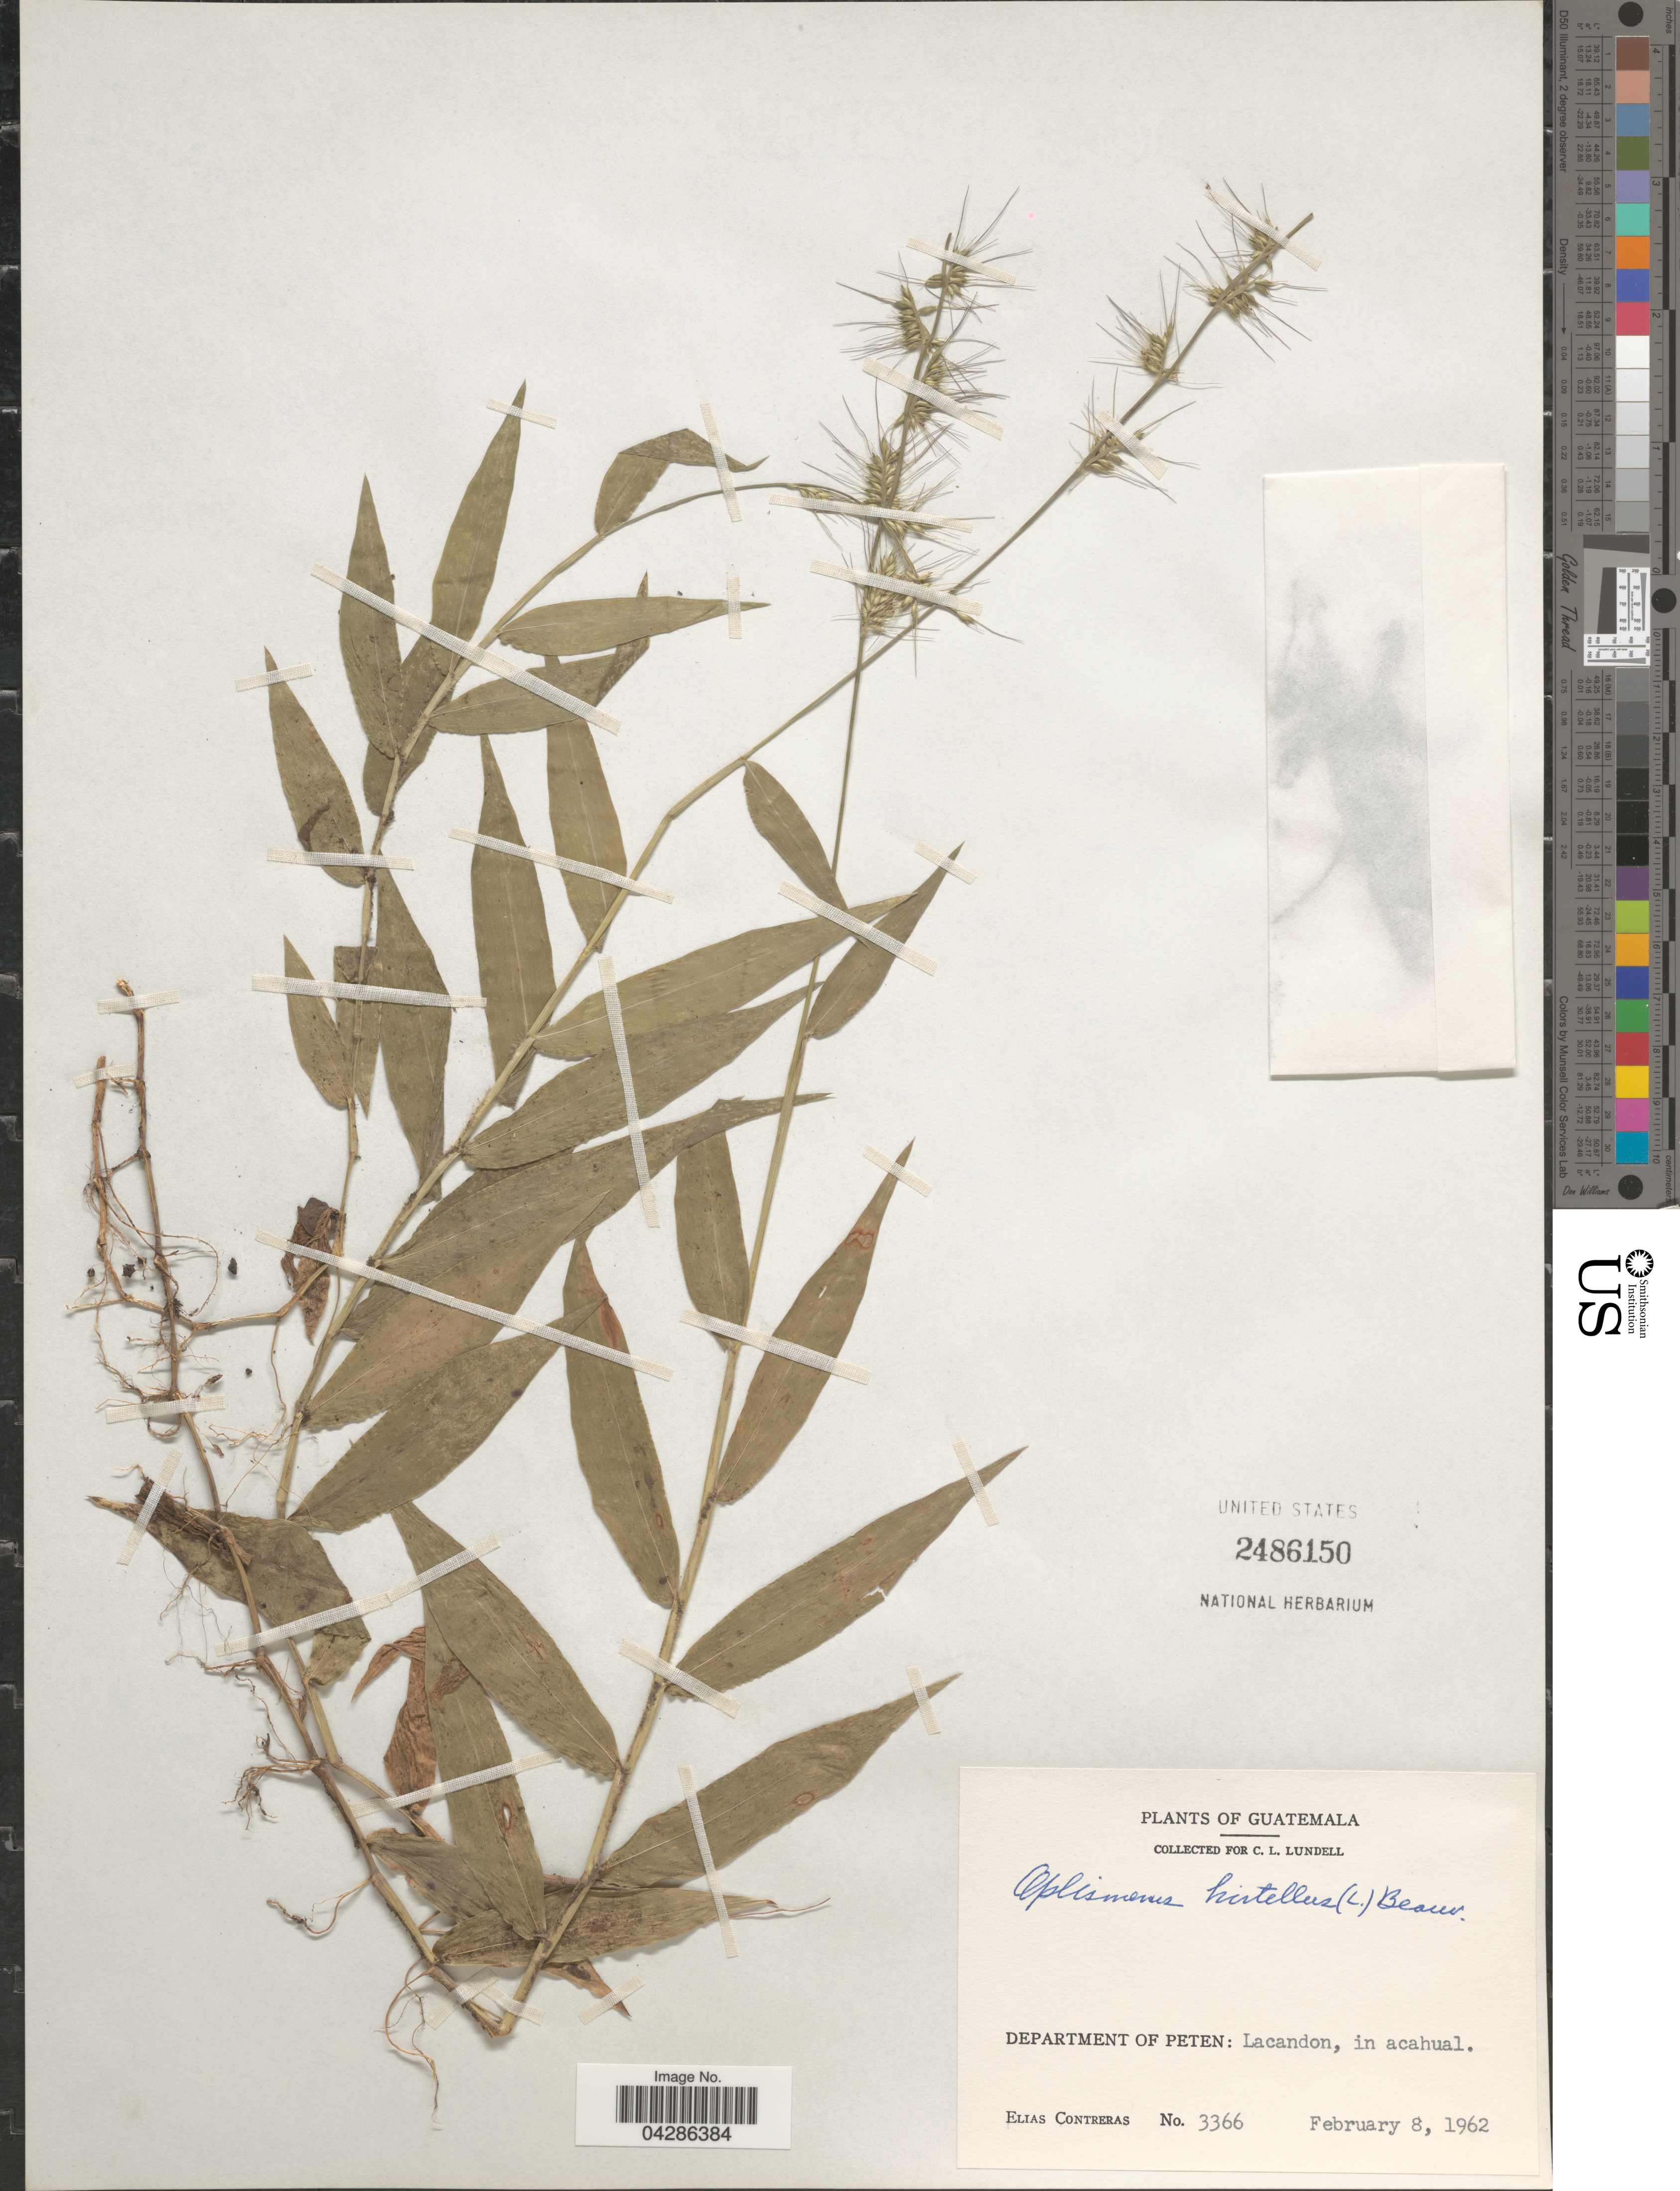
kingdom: Plantae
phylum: Tracheophyta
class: Liliopsida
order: Poales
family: Poaceae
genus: Oplismenus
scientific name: Oplismenus hirtellus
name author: (L.) P. Beauv.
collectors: E. Contreras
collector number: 3366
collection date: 1962-02-08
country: Guatemala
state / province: El Peten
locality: Department Of Peten: Lacandon, in acahual.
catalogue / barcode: US 2486150